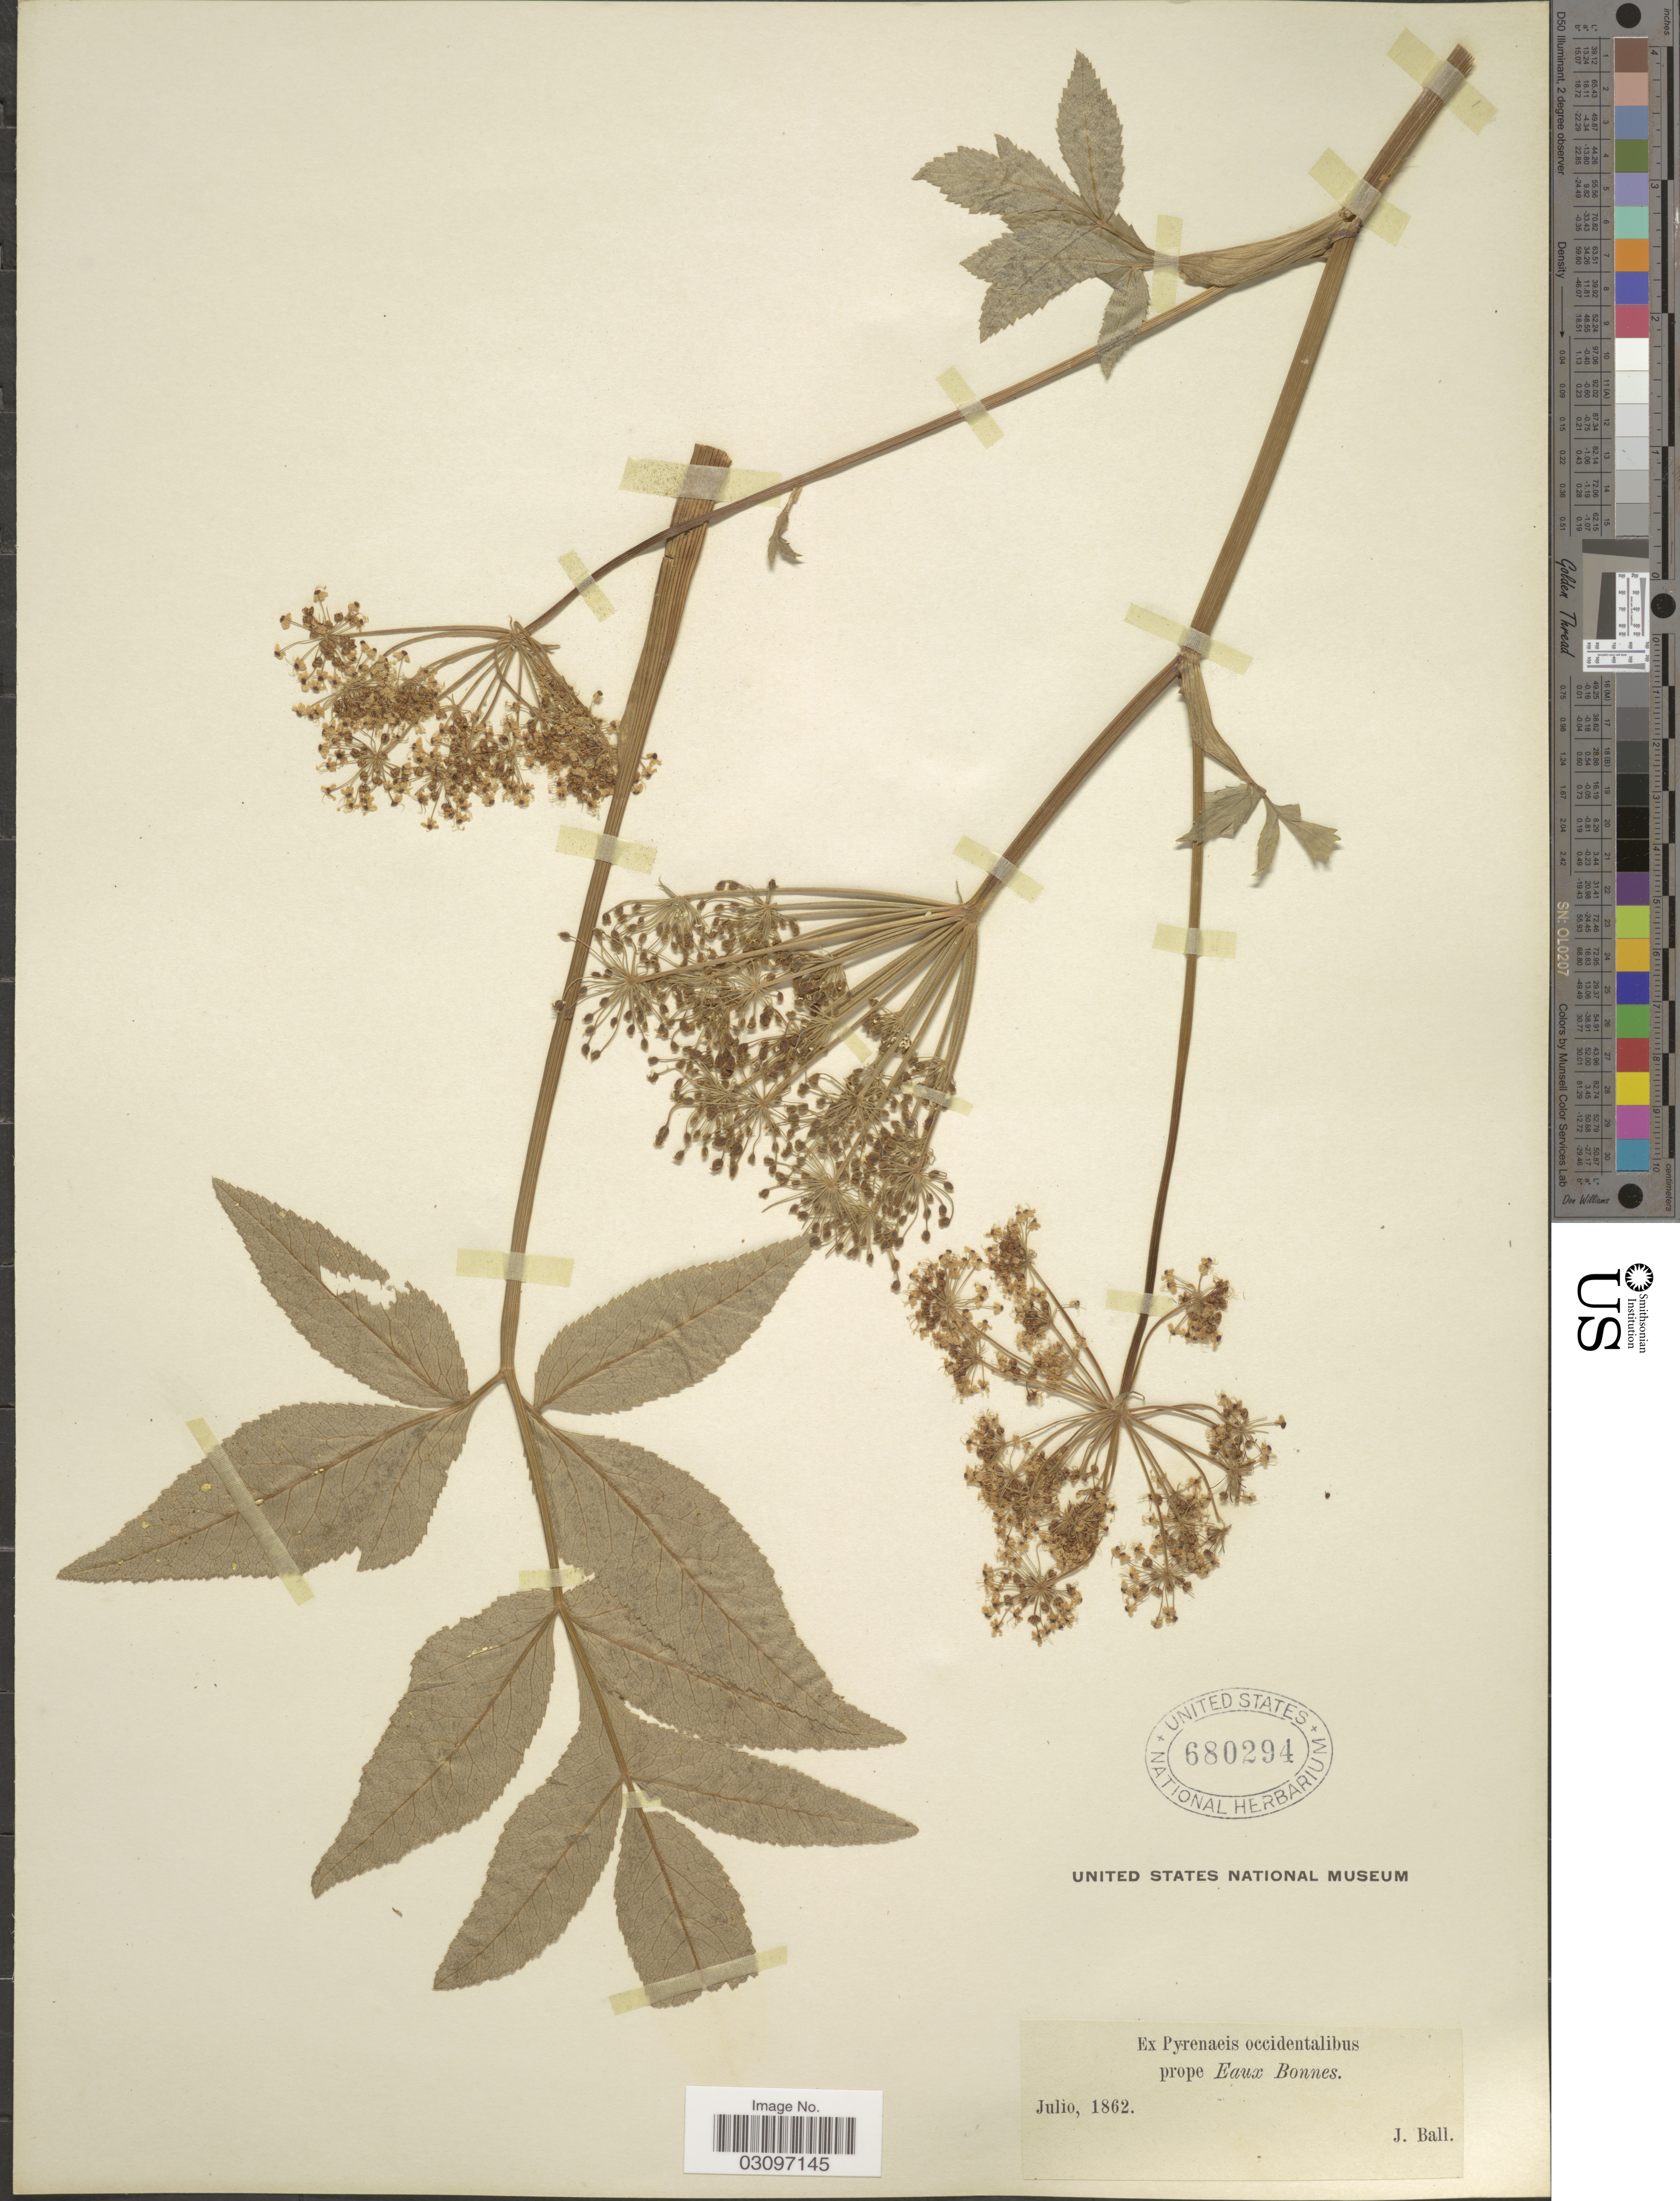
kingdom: Plantae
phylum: Tracheophyta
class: Magnoliopsida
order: Apiales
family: Apiaceae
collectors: J. Ball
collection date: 1862-07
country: France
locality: Ex Pyrenaeis occidentalibus prope Eaux Bonnes.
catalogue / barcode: US 680294